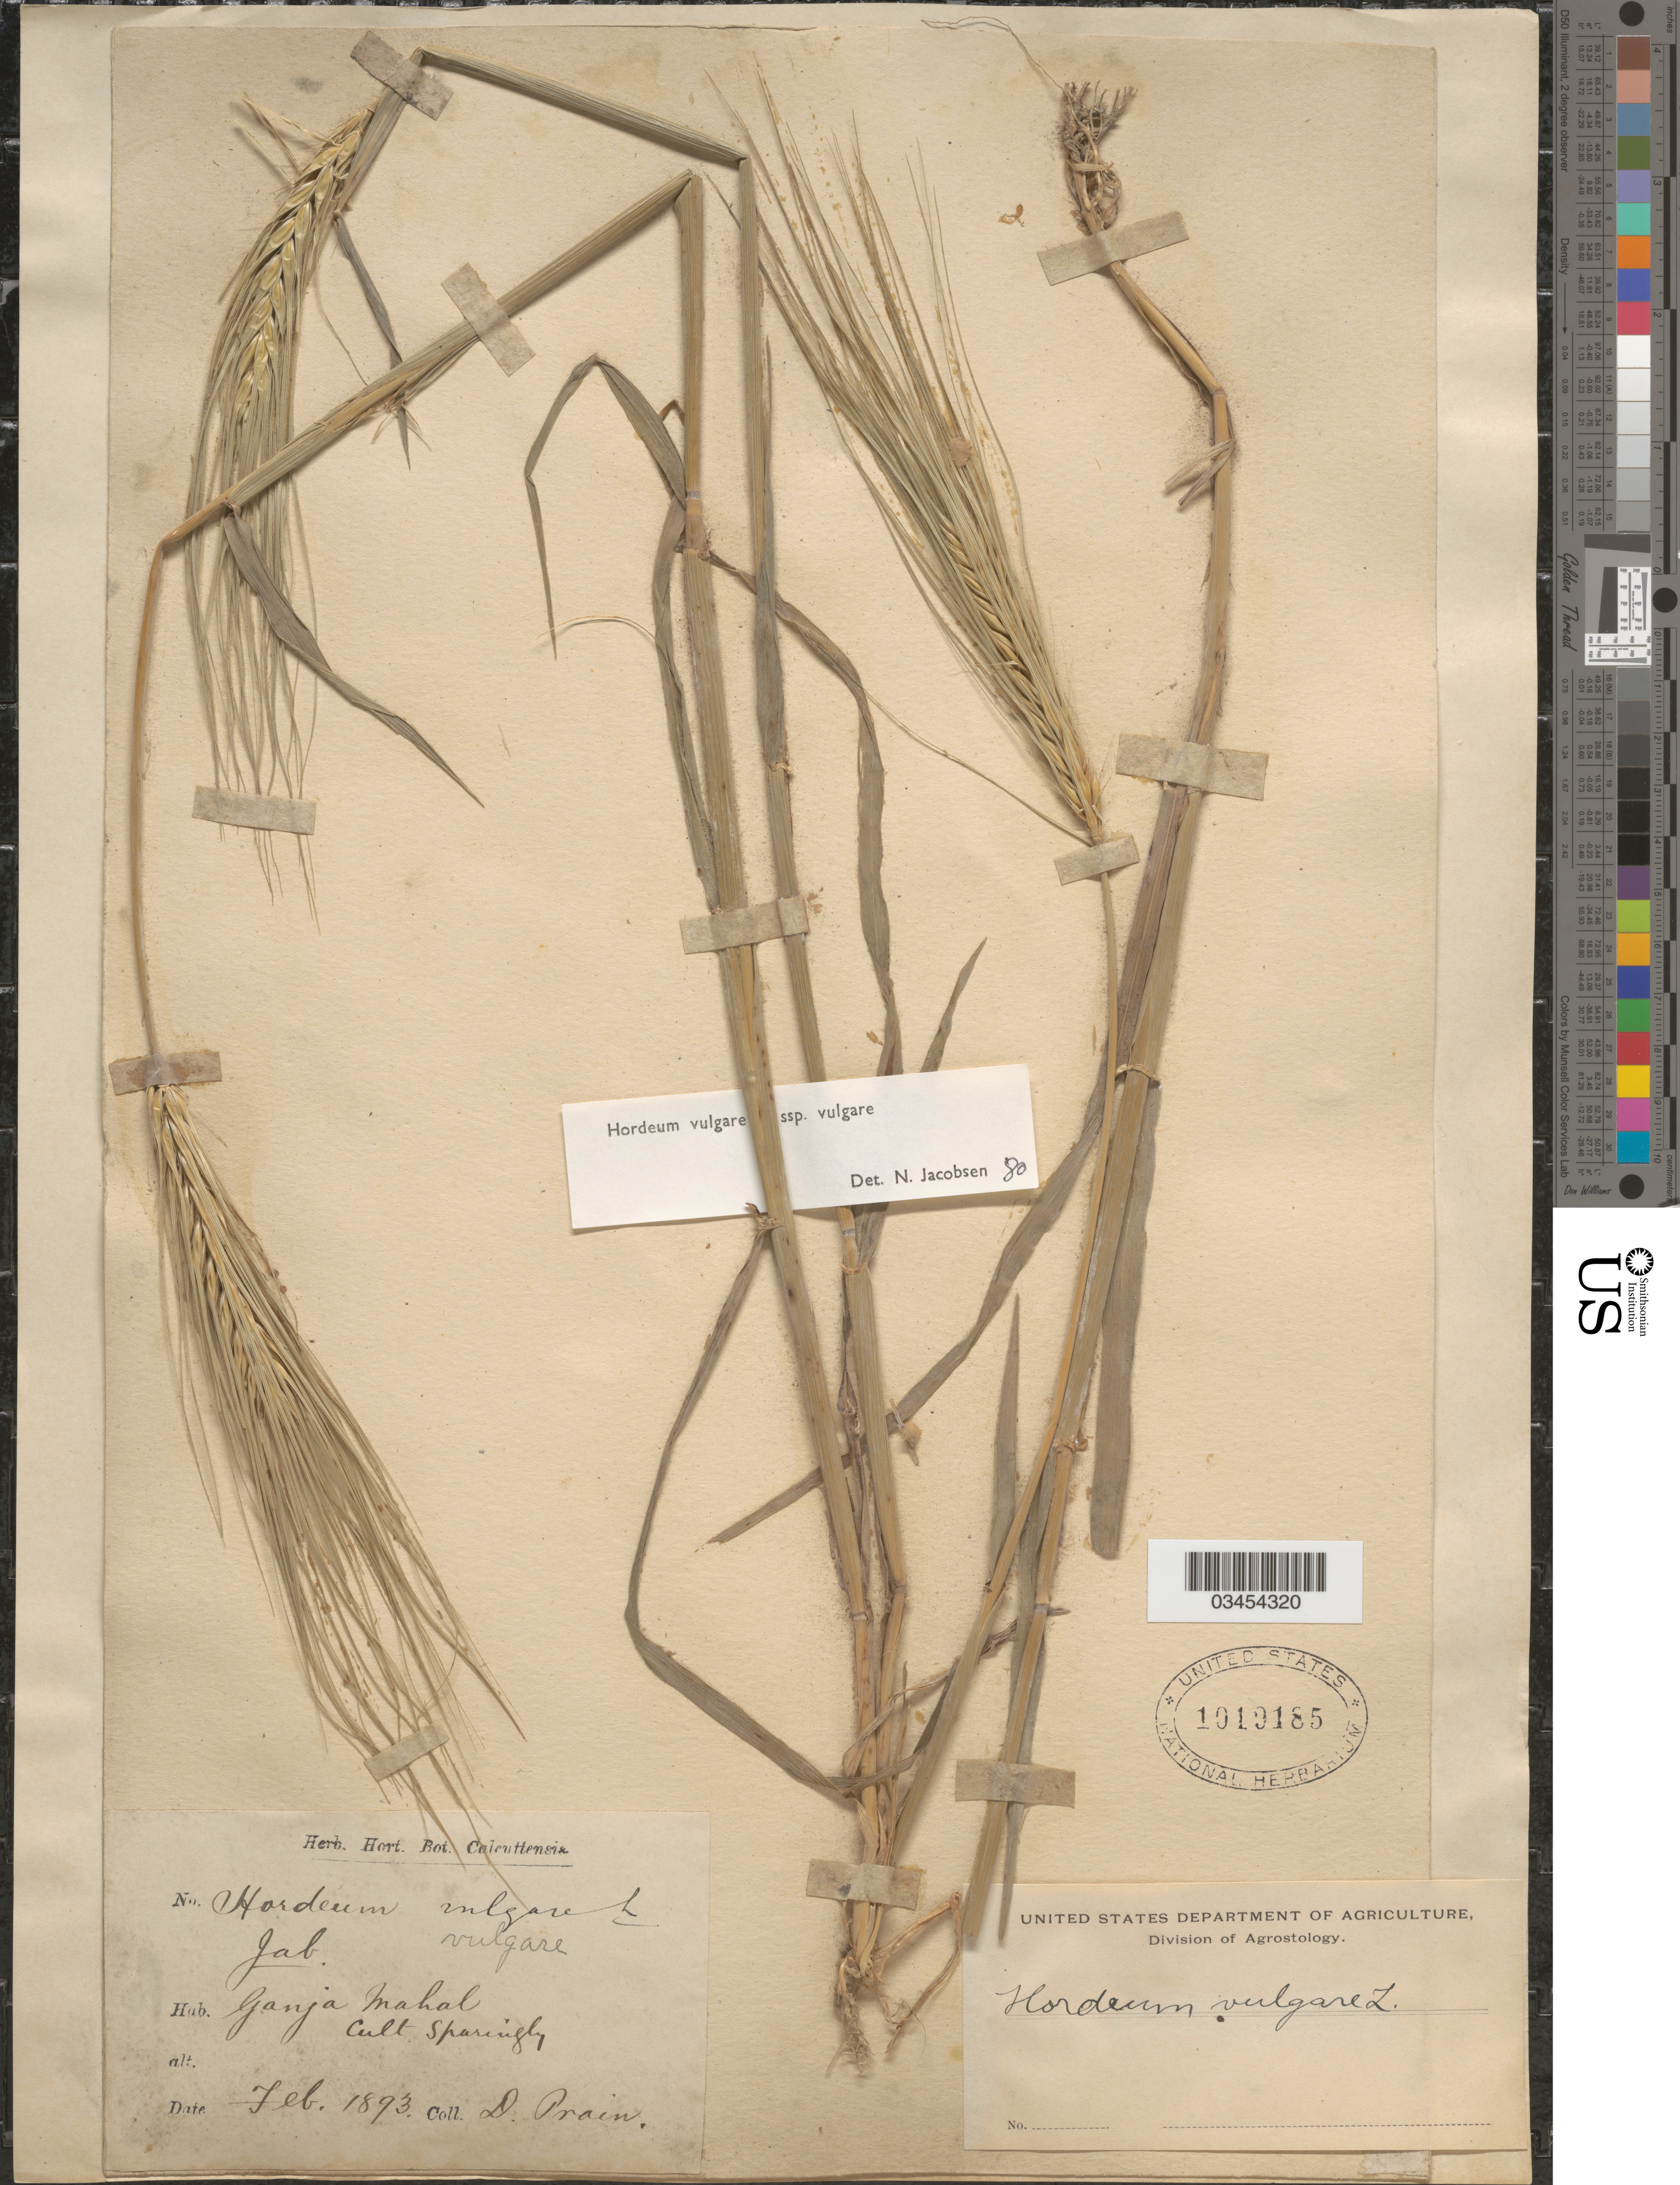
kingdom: Plantae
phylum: Tracheophyta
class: Liliopsida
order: Poales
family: Poaceae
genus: Hordeum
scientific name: Hordeum vulgare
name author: L.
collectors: D. Prain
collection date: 1893-02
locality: Ganja Mahal. Cult. Sparingly.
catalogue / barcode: US 1019185